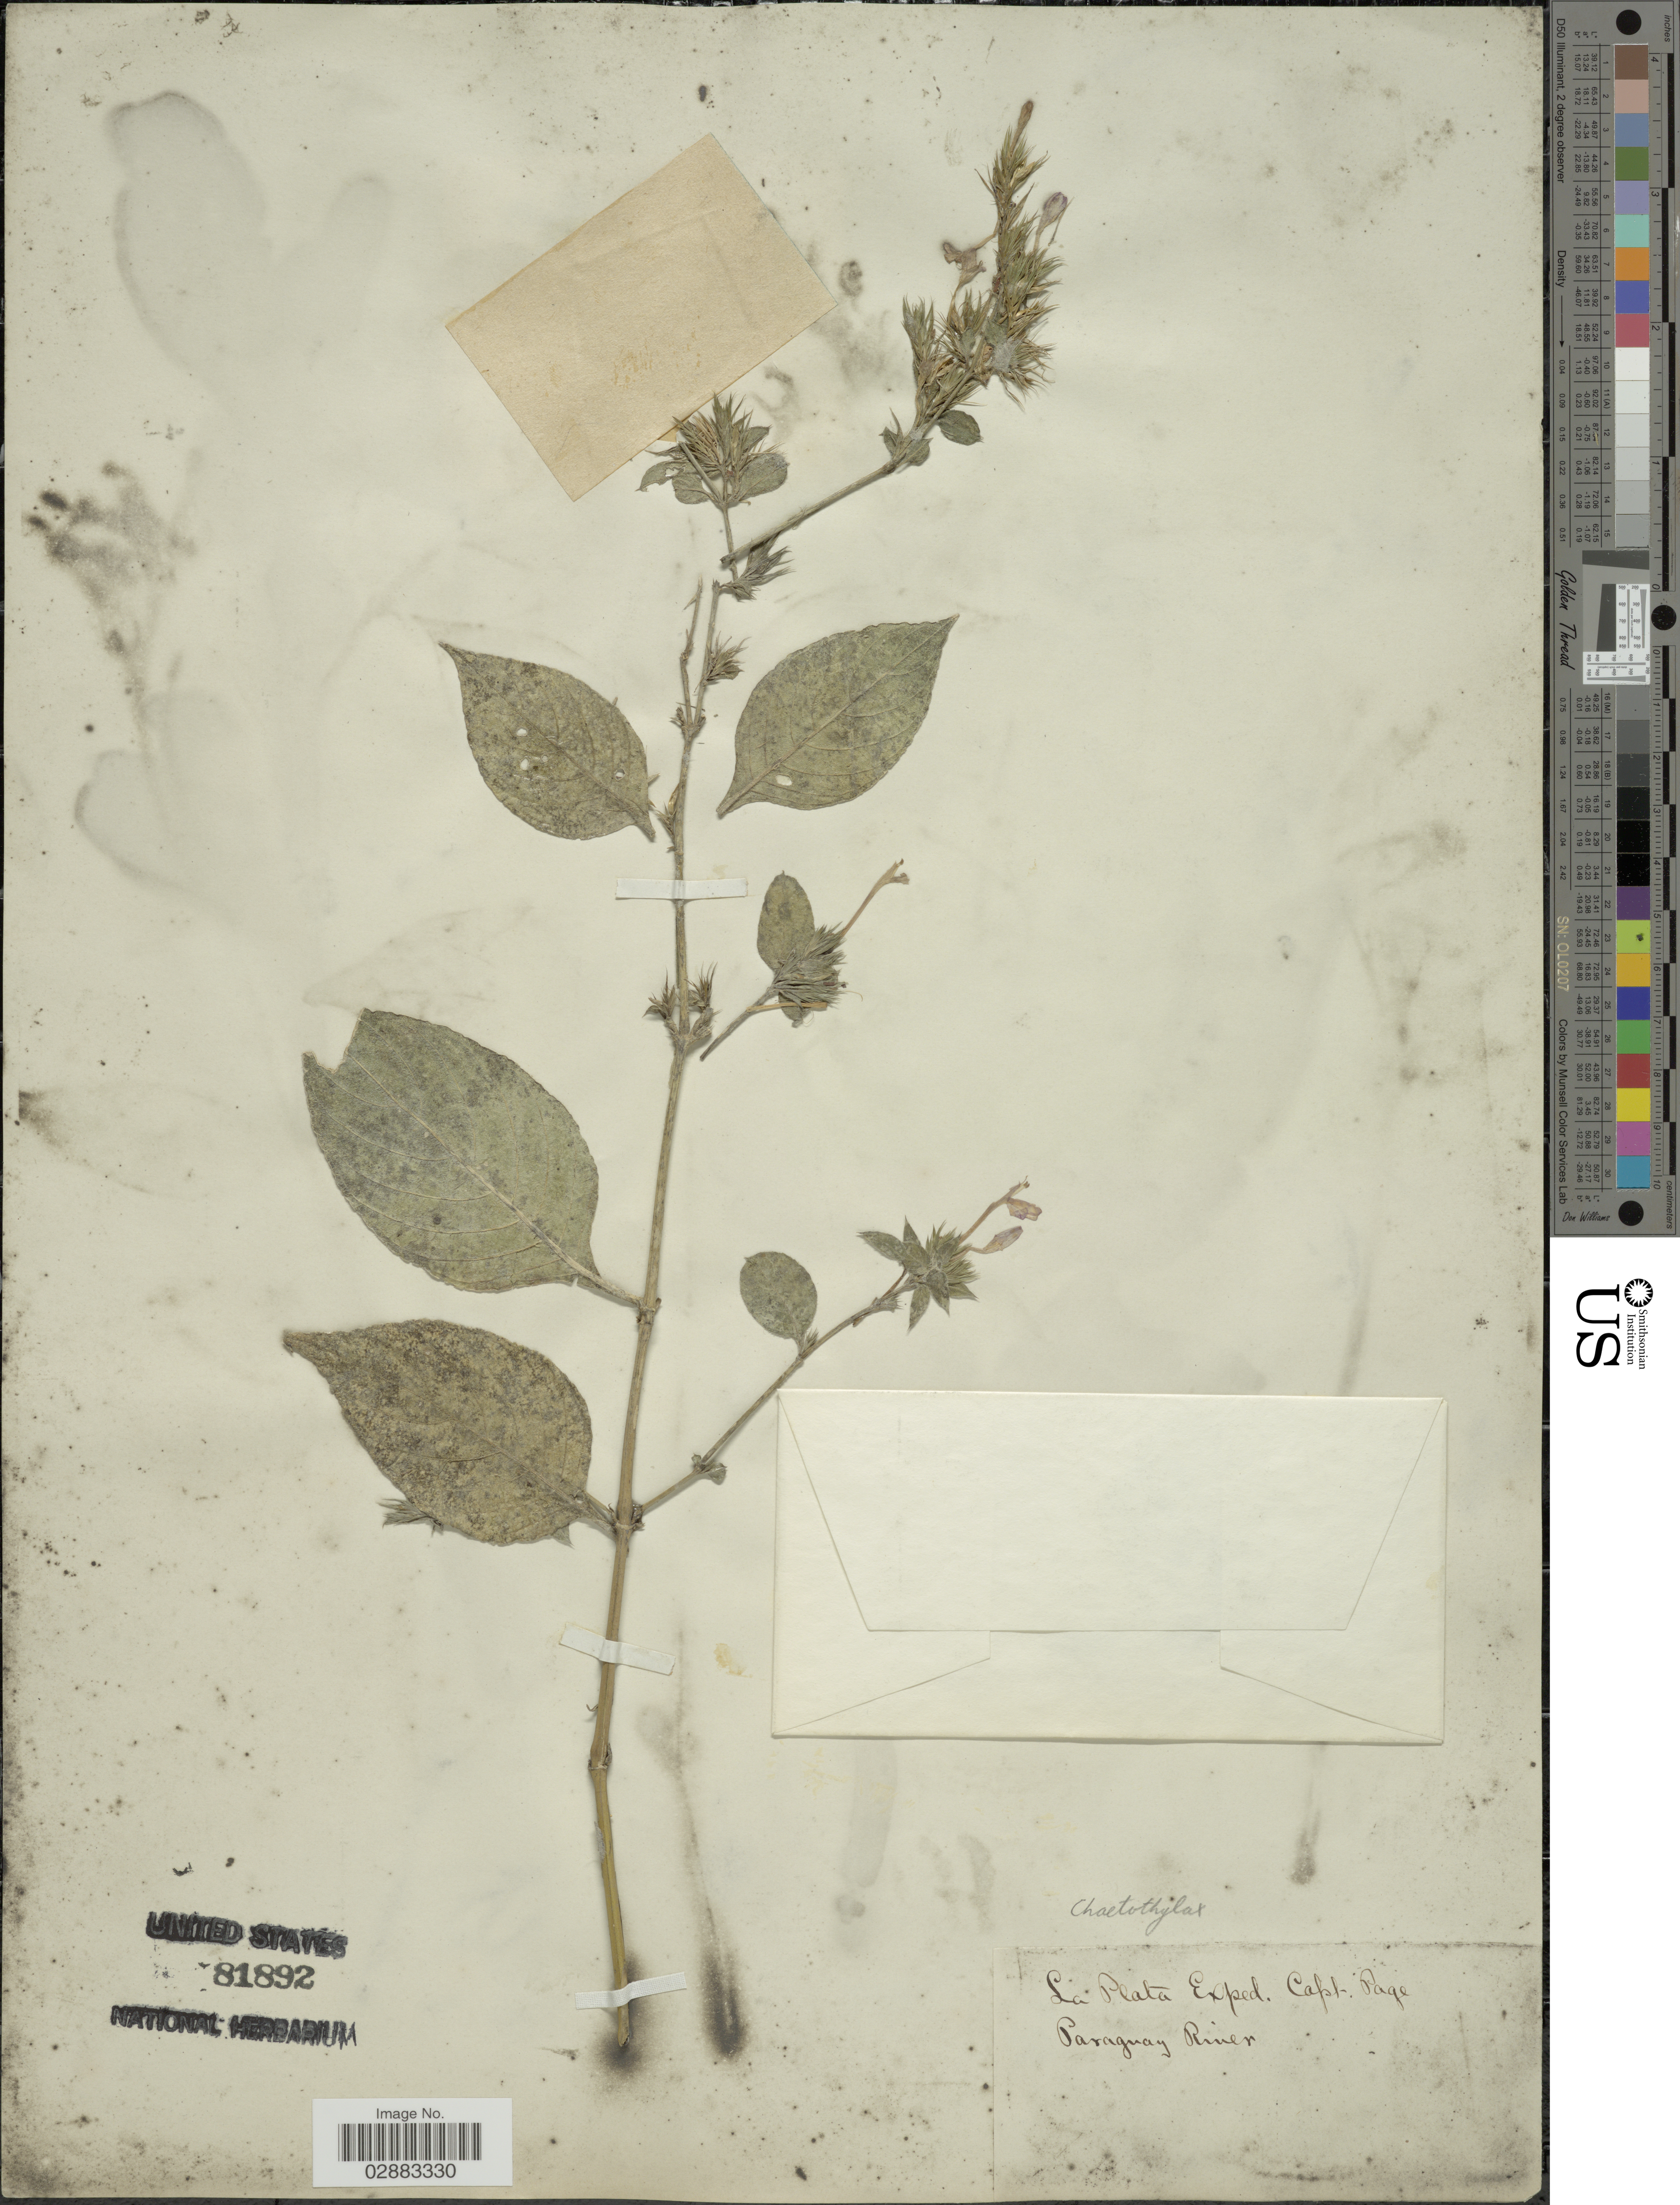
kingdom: Plantae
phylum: Tracheophyta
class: Magnoliopsida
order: Lamiales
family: Acanthaceae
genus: Justicia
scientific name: Justicia goudotii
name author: V.A.W. Graham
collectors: Capt. Page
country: Paraguay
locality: La Plata. Paraguay River.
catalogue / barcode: US 81892